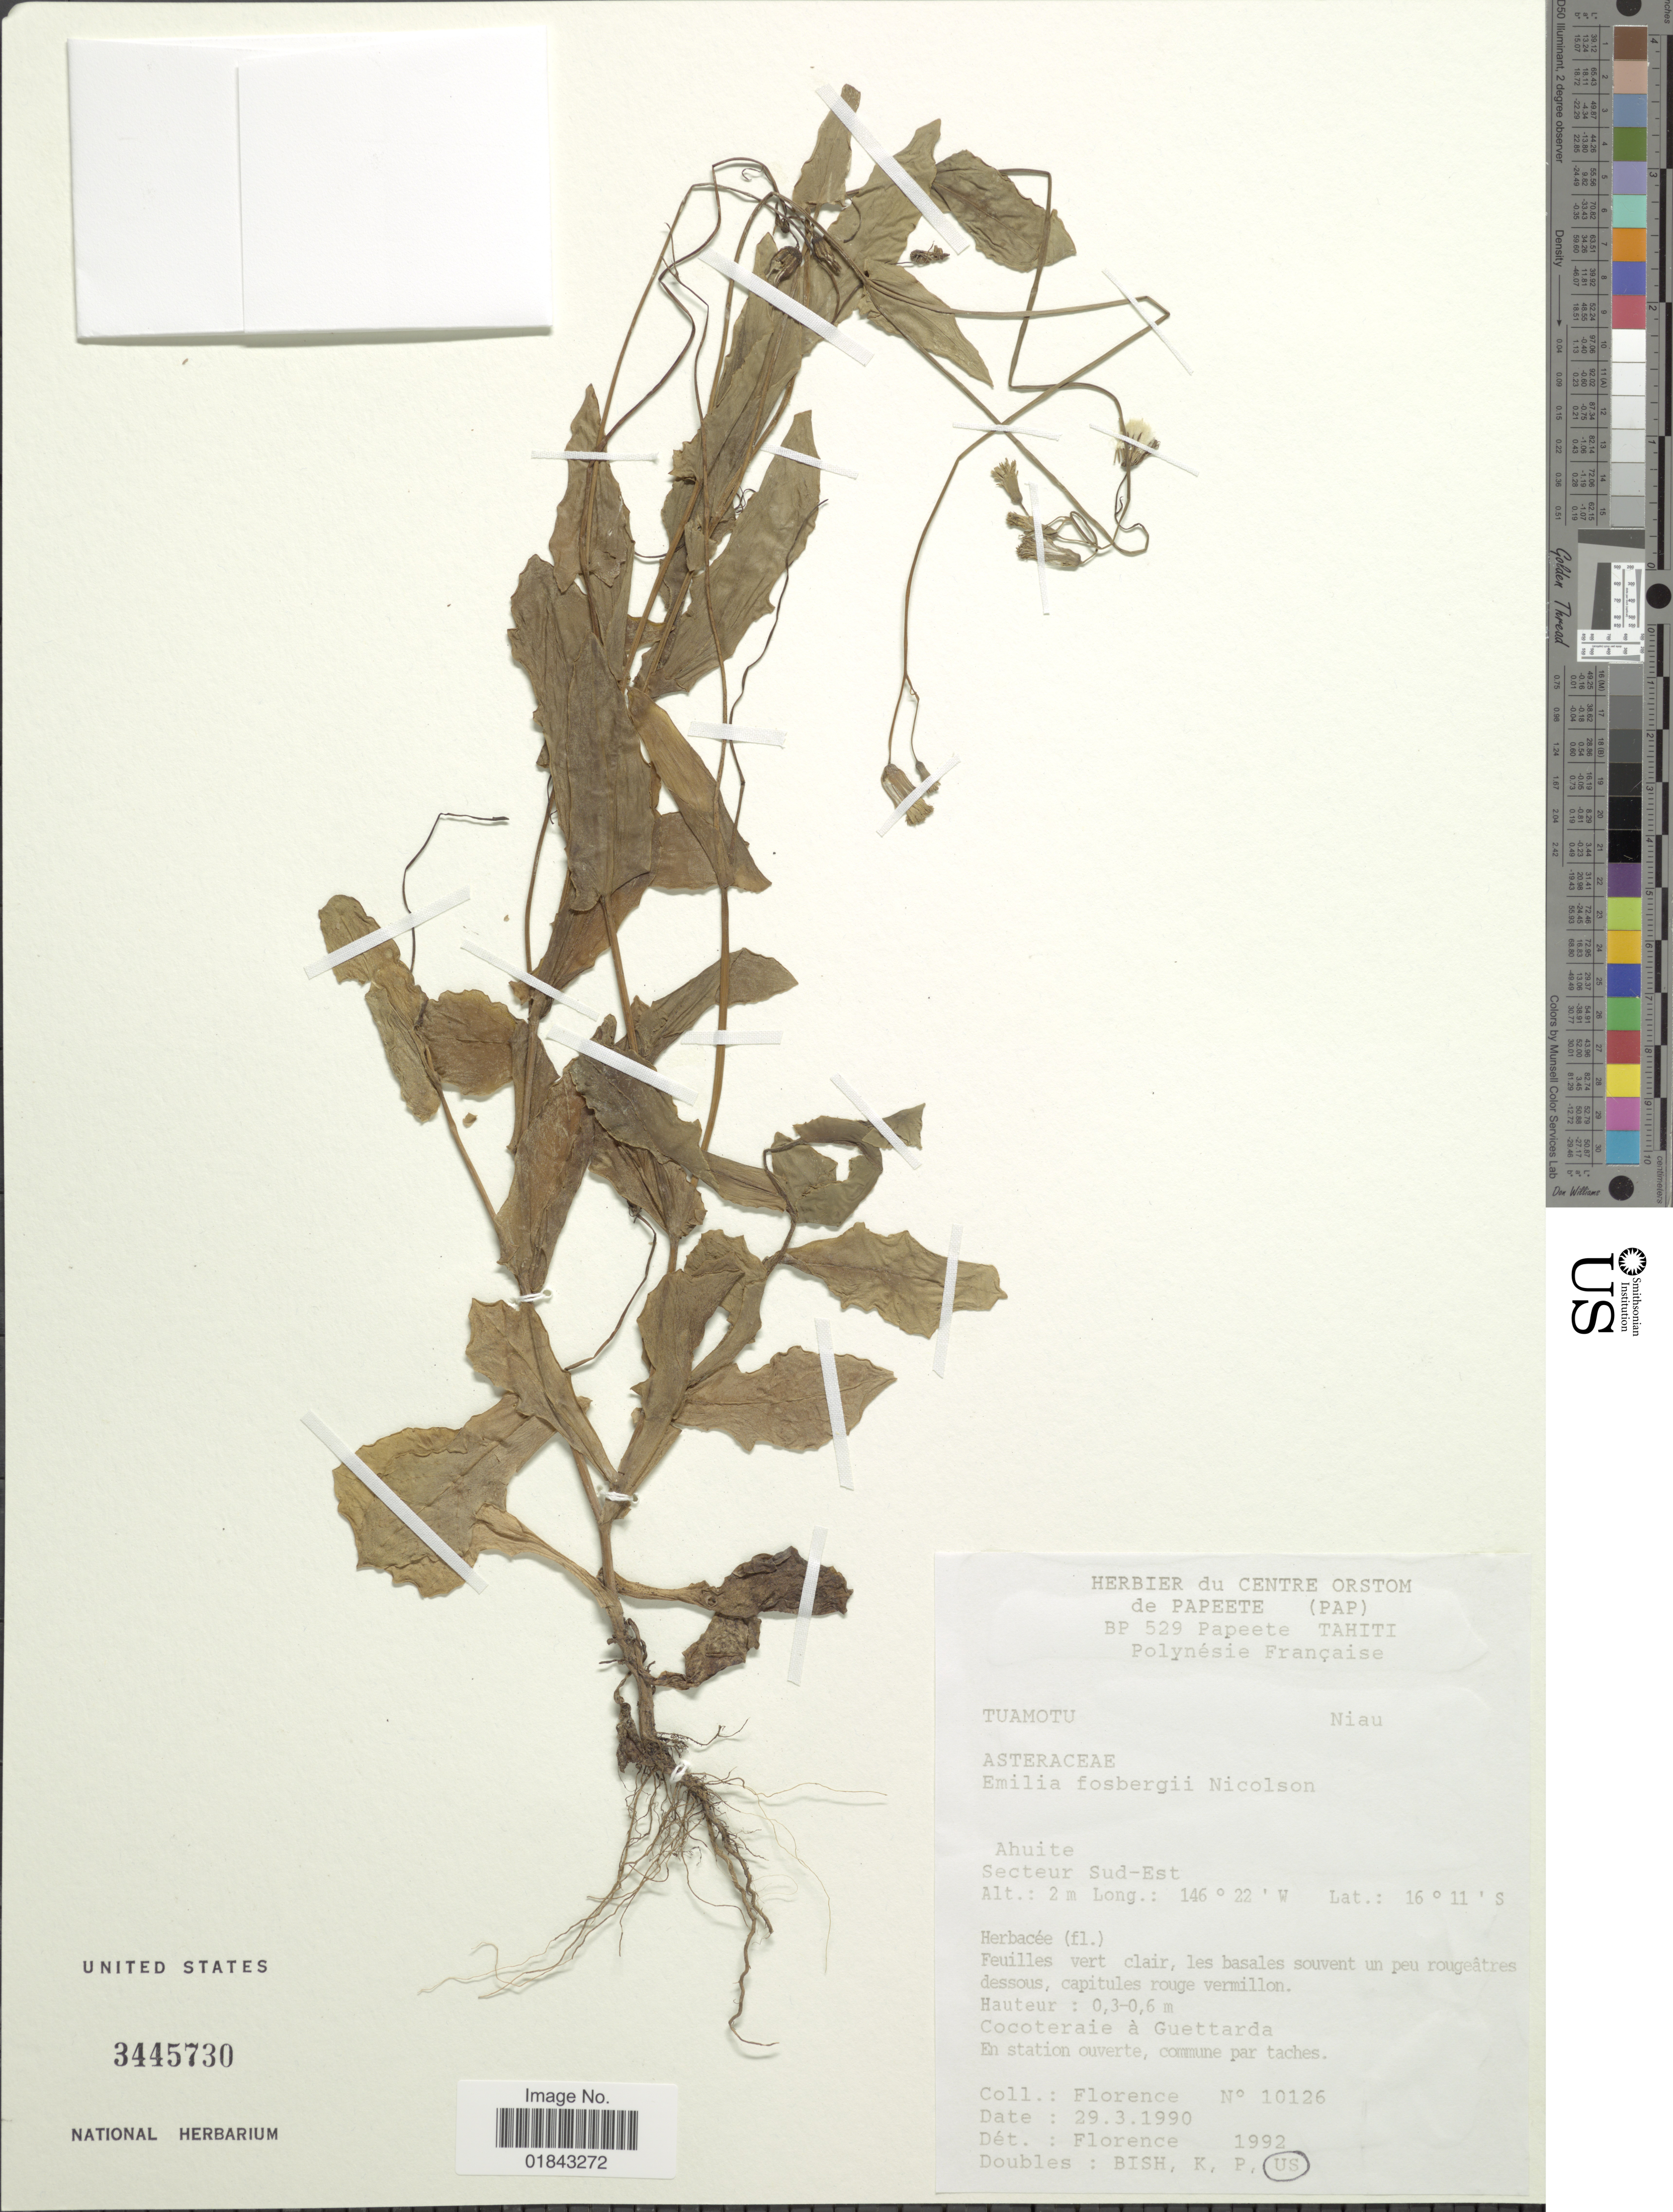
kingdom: Plantae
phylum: Tracheophyta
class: Magnoliopsida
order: Asterales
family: Asteraceae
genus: Emilia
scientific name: Emilia fosbergii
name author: Nicolson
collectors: -. Florence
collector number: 10126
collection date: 1990-03-29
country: French Polynesia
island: Niau Atoll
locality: Tuamotu, Niau, Ahuite, Secteur Sud-Est, Cocoteraie á Guettarda, en station ouverte, commune par taches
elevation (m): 2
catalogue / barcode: US 3445730